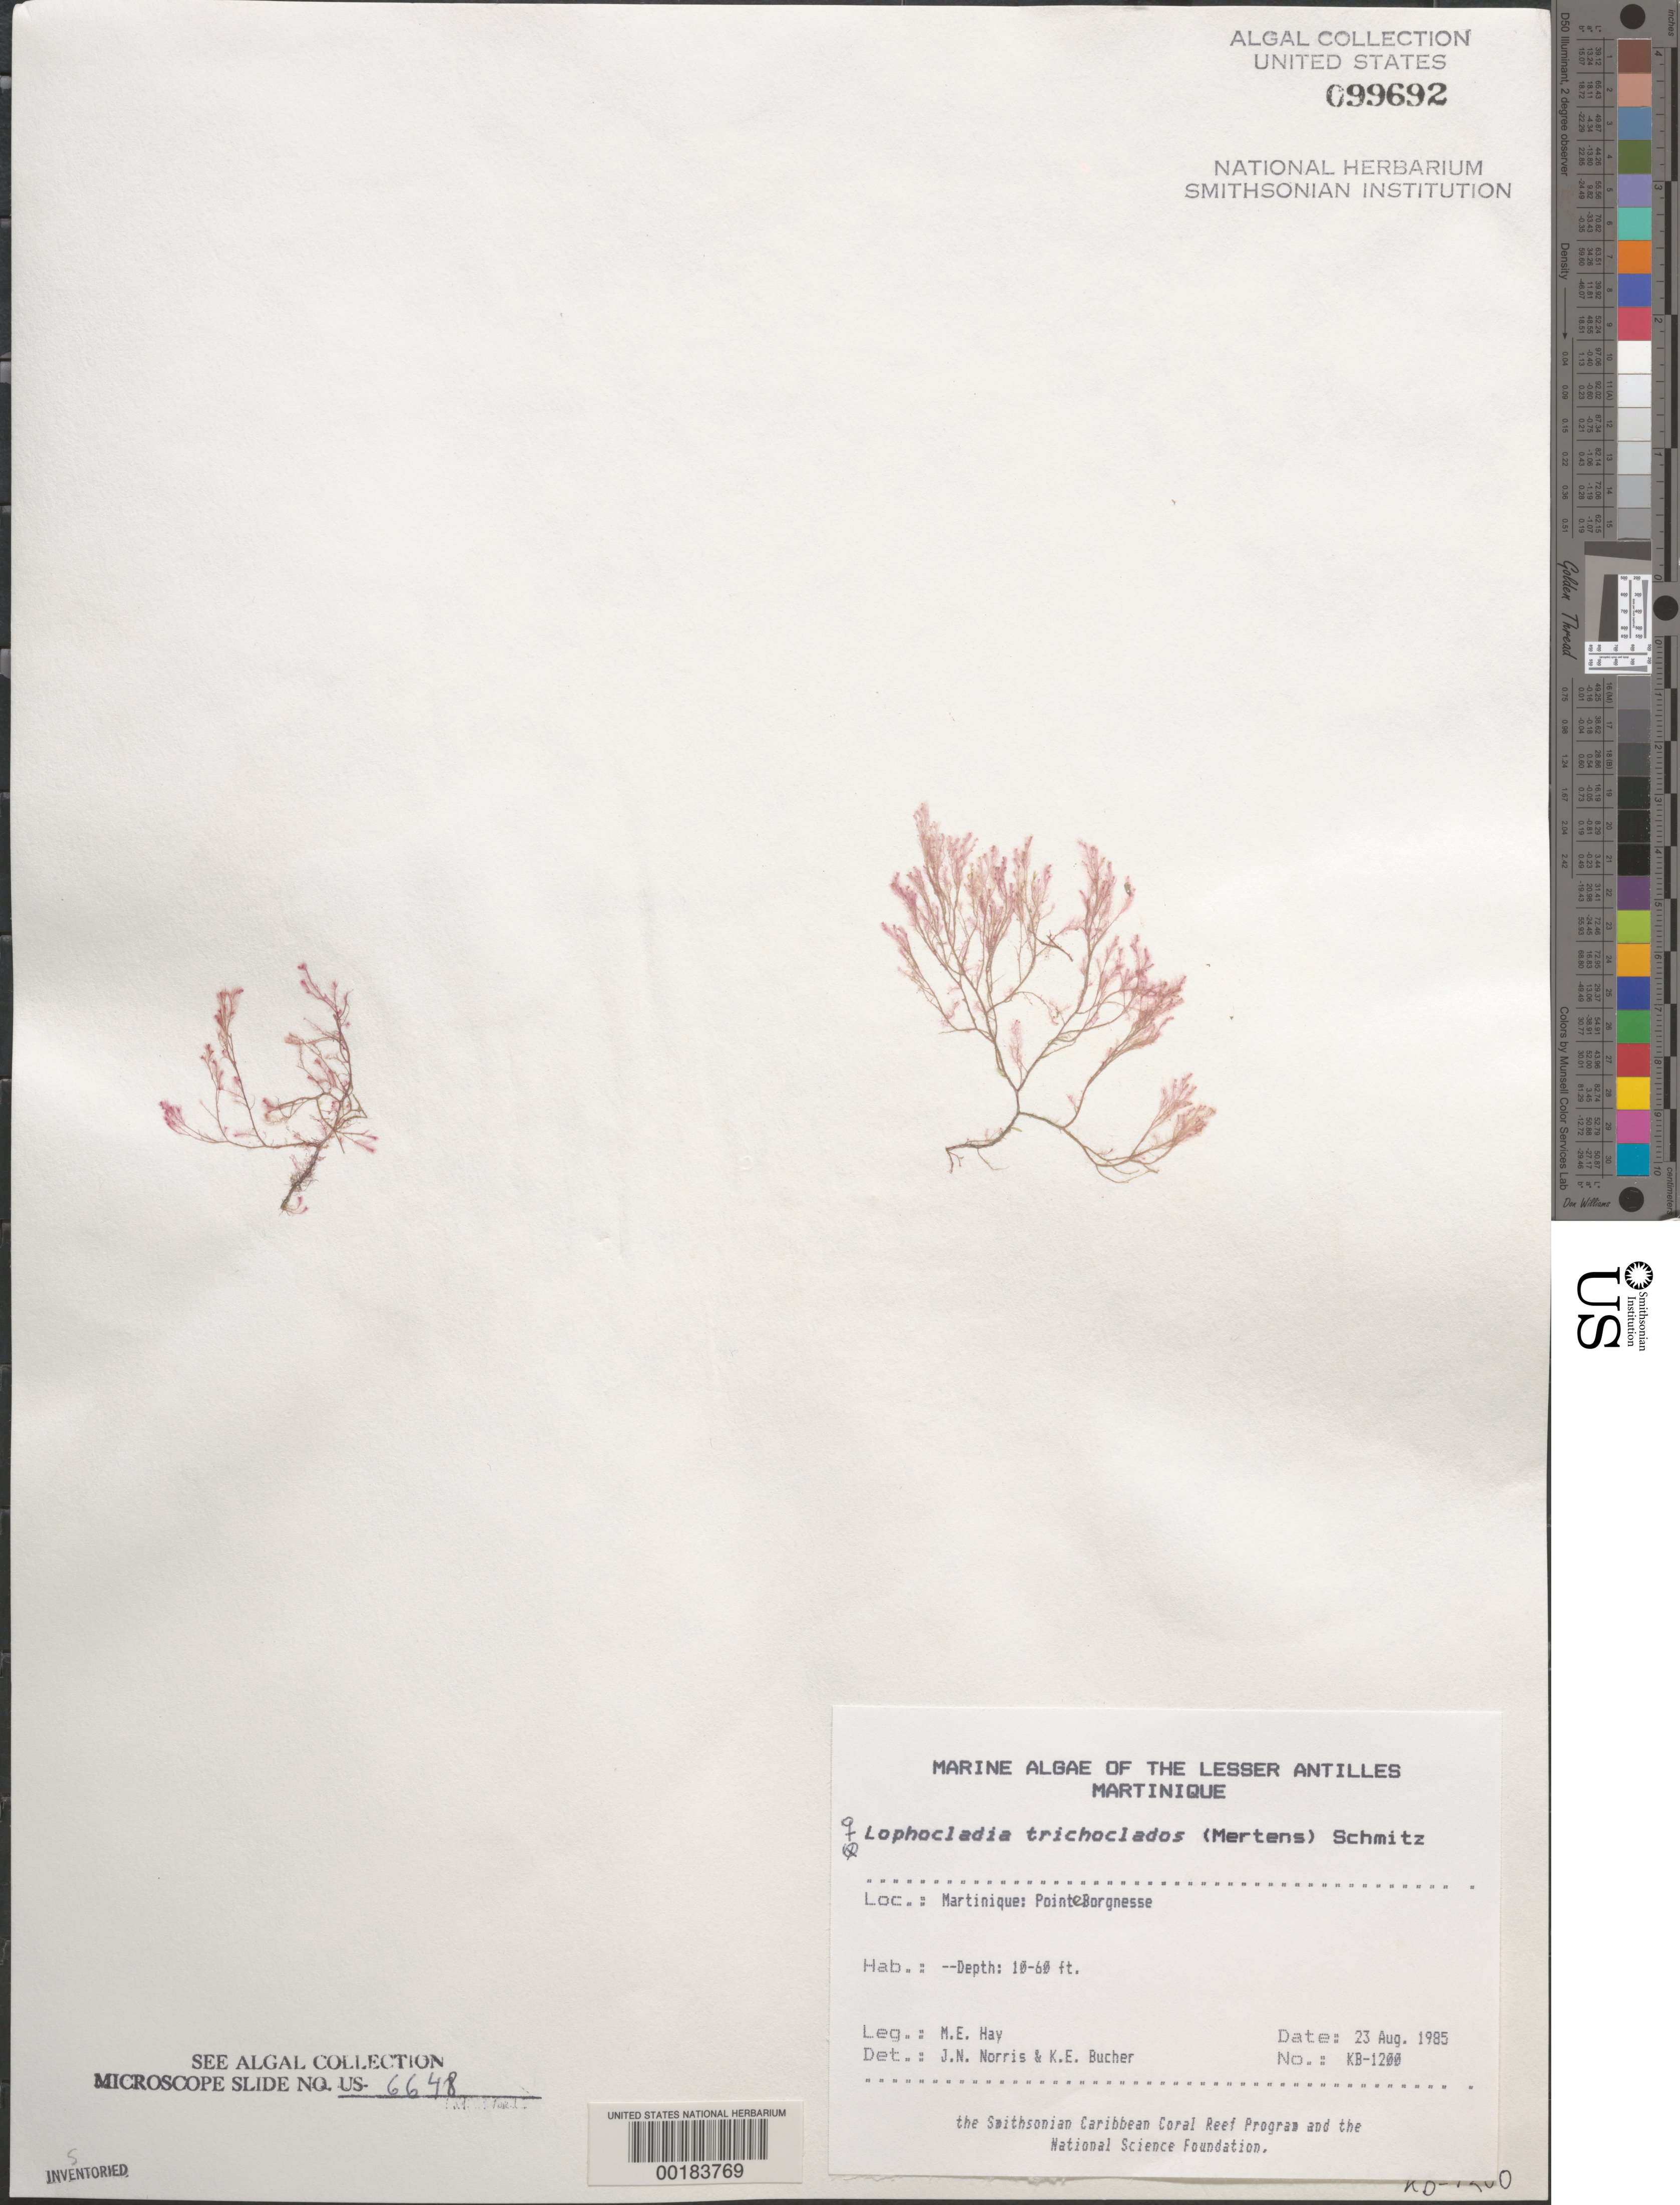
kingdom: Plantae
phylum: Rhodophyta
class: Florideophyceae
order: Ceramiales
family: Rhodomelaceae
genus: Lophocladia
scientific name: Lophocladia trichoclados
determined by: Norris, J. N.; Bucher, K. E.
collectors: M. E. Hay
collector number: KB-1200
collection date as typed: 23 Aug 1985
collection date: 1985-08-23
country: Martinique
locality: Pointe Borgnesse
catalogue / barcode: US 99692